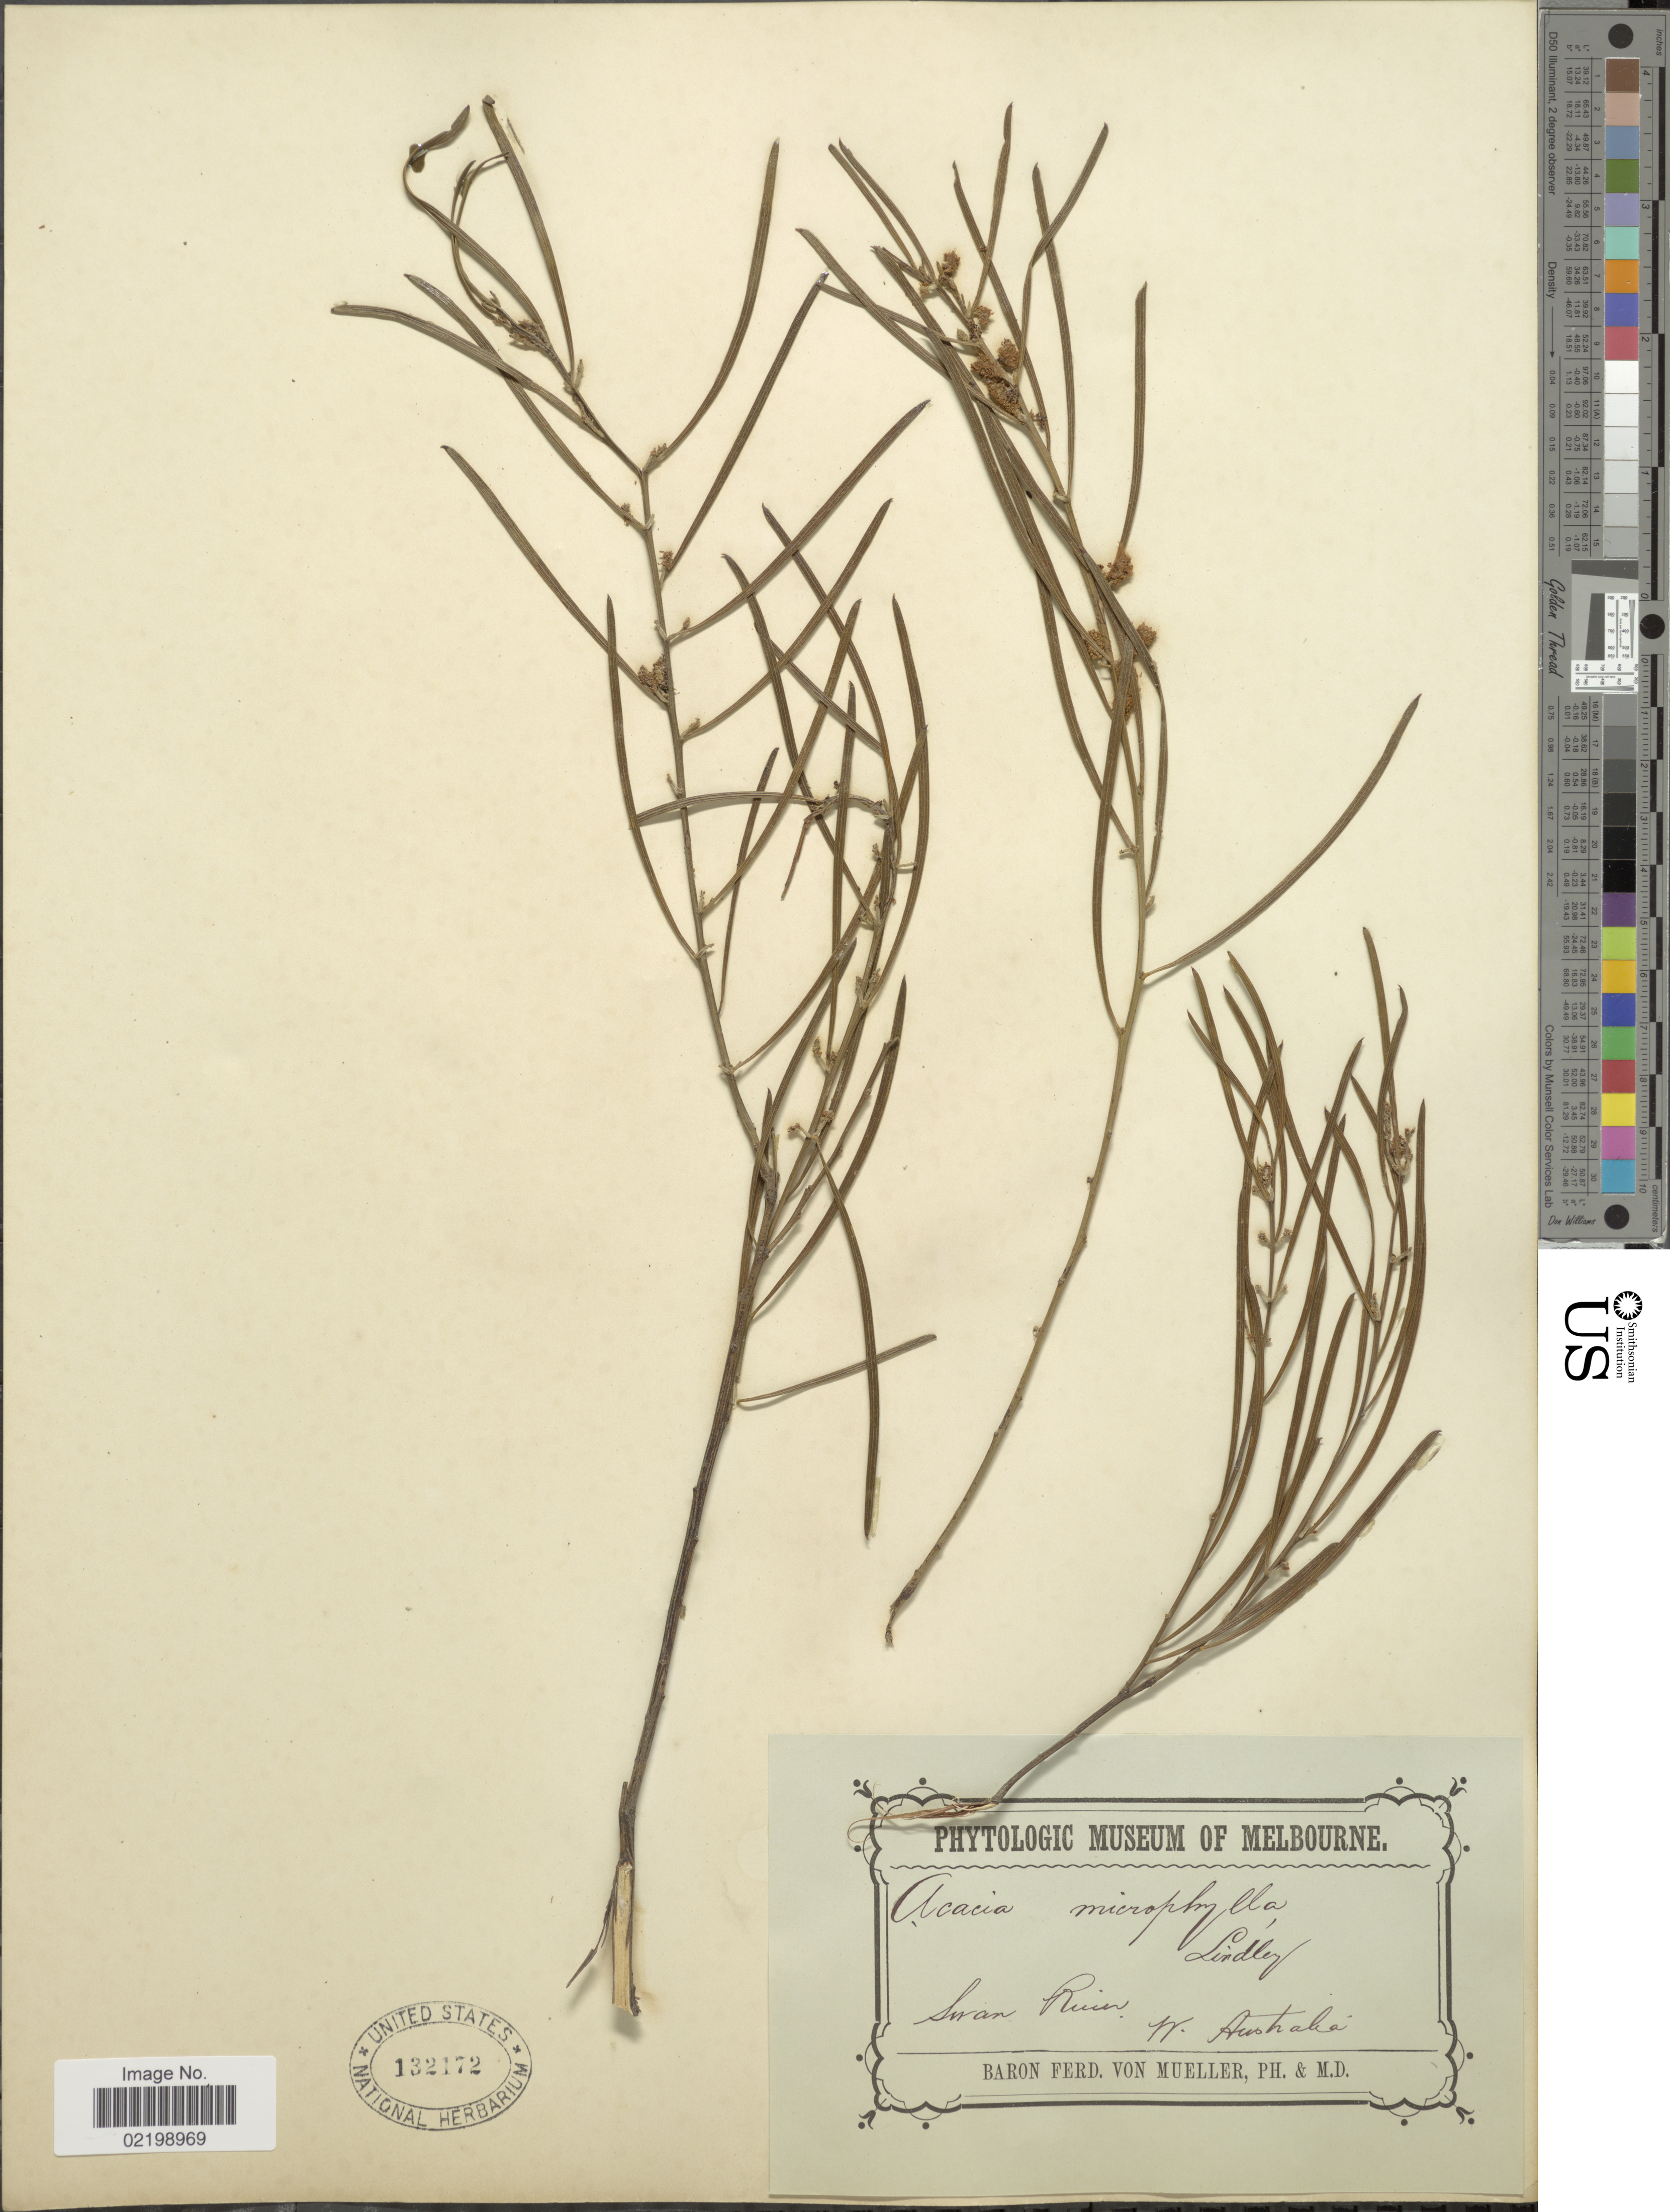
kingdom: Plantae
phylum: Tracheophyta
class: Magnoliopsida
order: Fabales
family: Fabaceae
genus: Acacia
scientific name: Acacia microphylla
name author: Willd.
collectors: F. Mueller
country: Australia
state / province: Western Australia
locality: Suran River, W. Australia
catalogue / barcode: US 132172